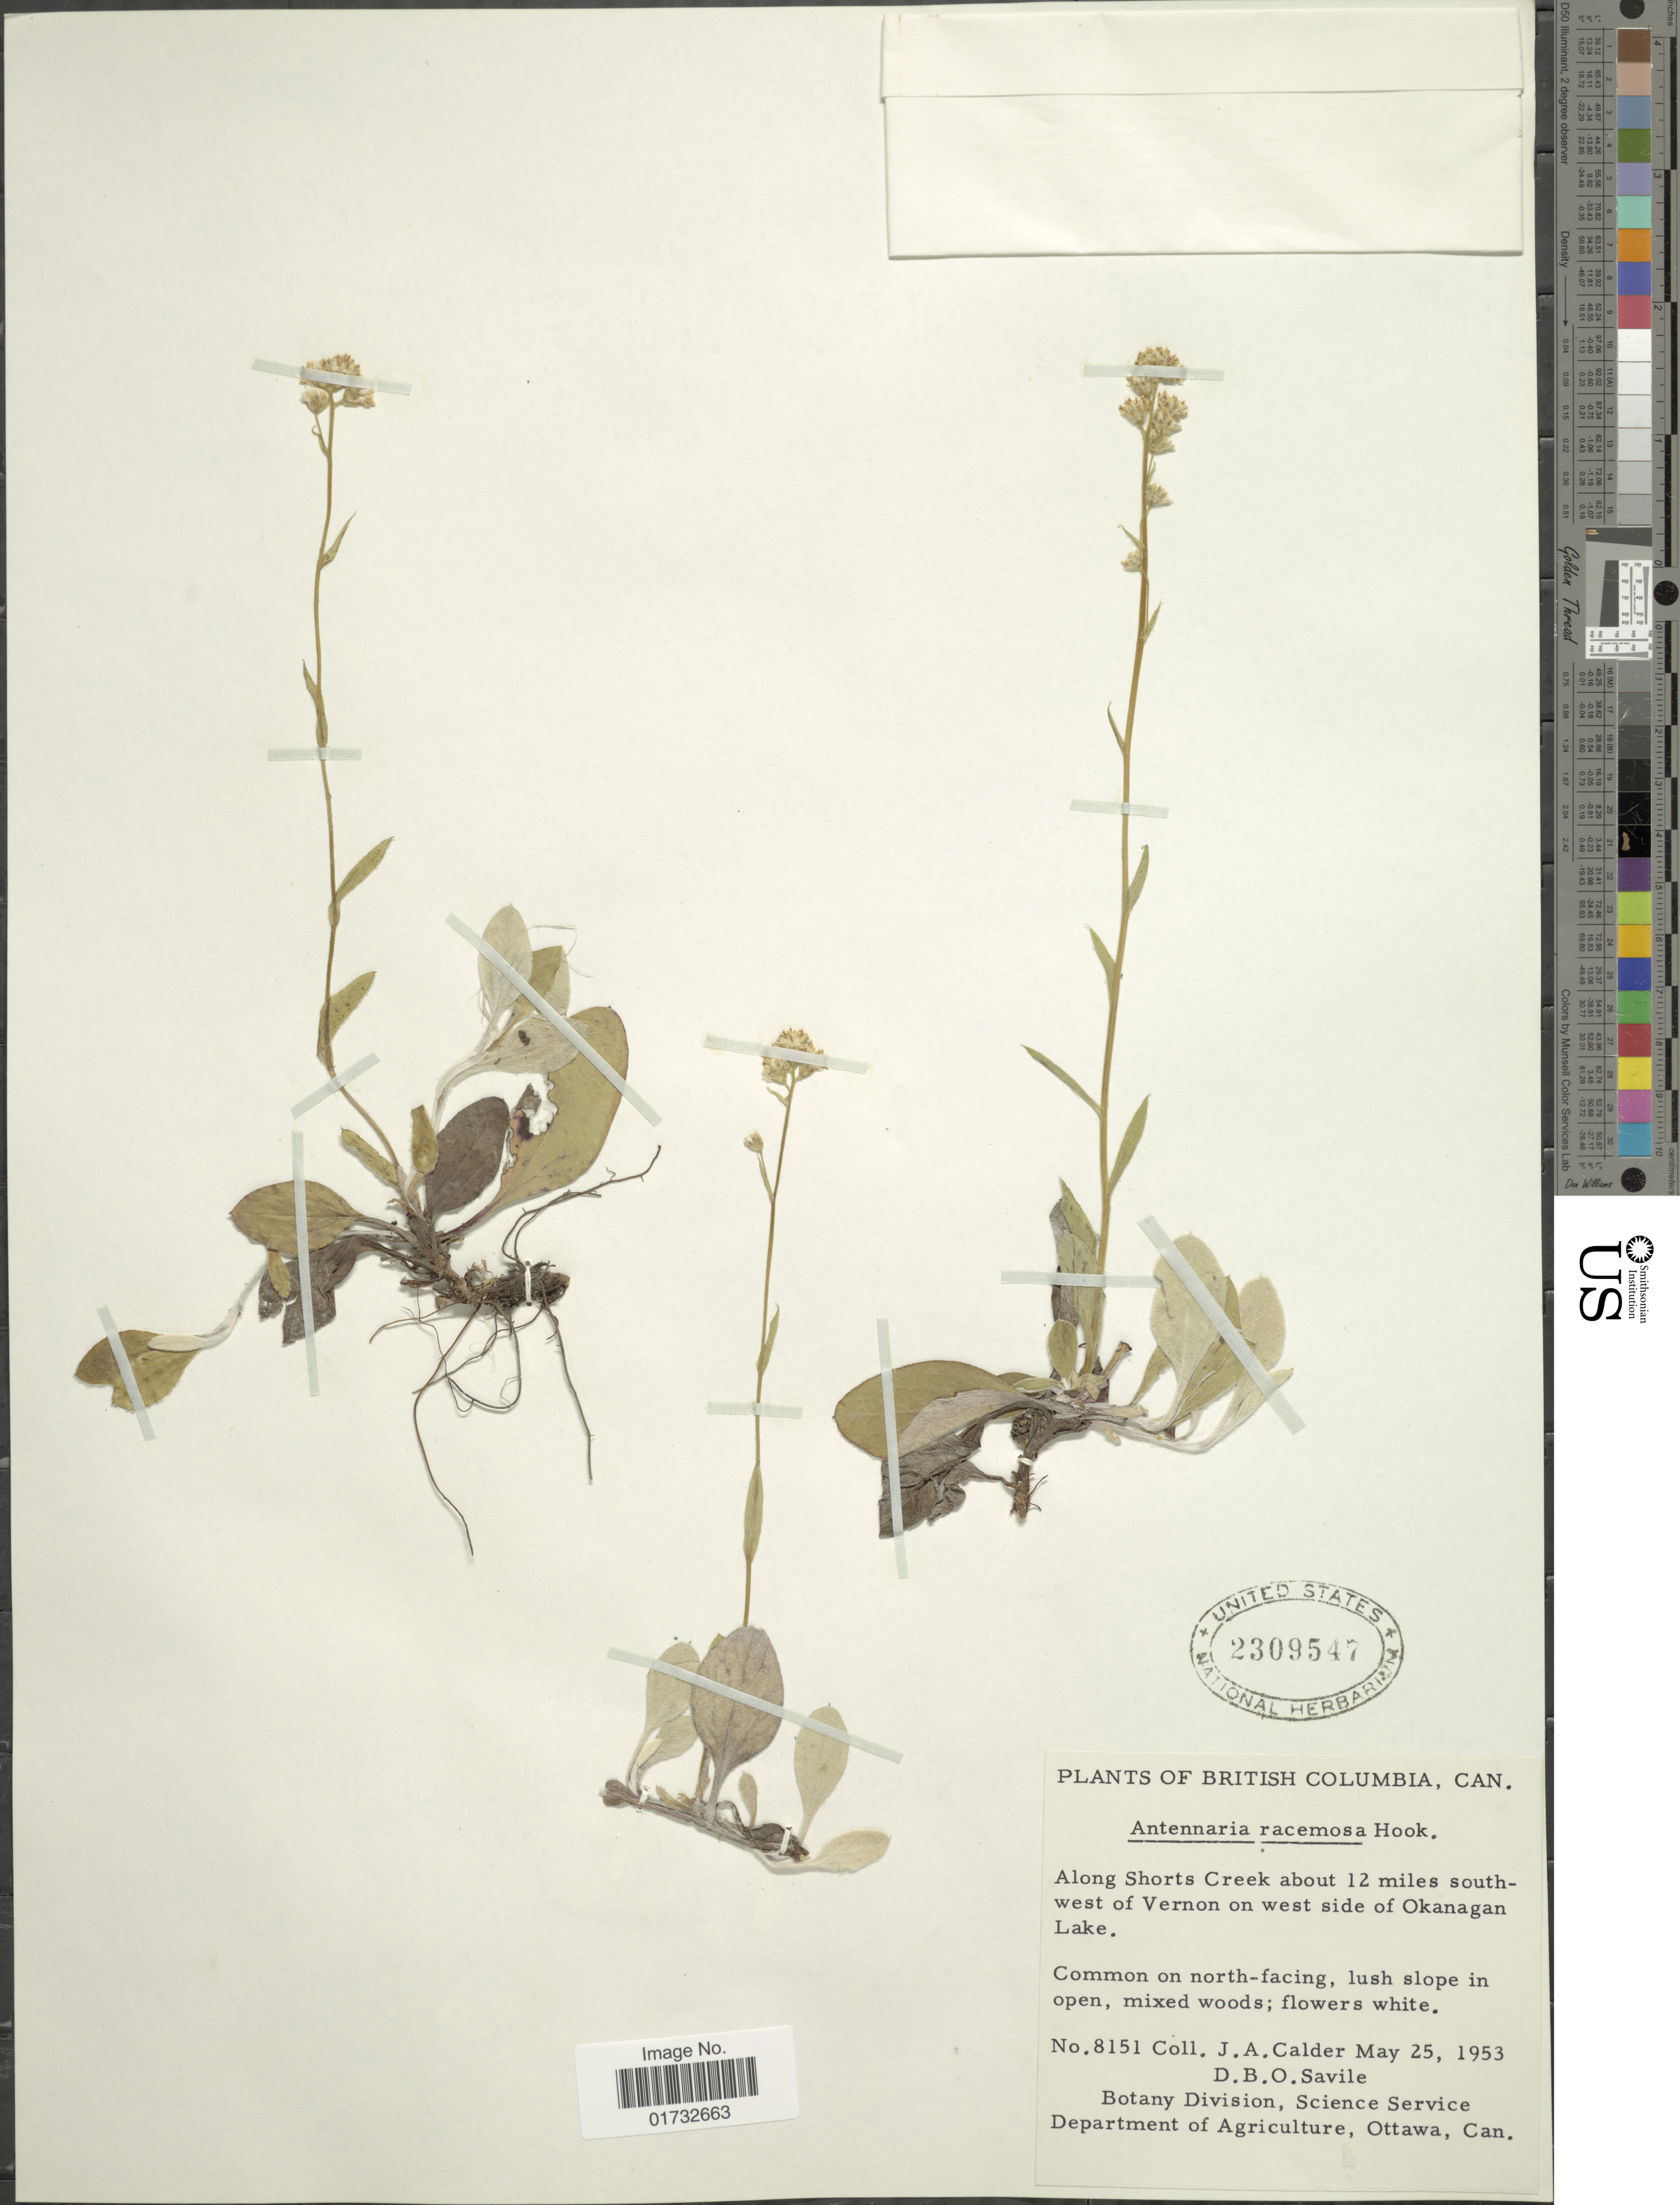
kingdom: Plantae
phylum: Tracheophyta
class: Magnoliopsida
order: Asterales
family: Asteraceae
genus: Antennaria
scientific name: Antennaria racemosa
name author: Hook.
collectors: J. A. Calder & D. Savile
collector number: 8151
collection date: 1953-05-25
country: Canada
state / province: British Columbia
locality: Along Shorts Creek about 12 miles southwest of Vernon on west side of Okanagan Lake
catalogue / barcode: US 2309547